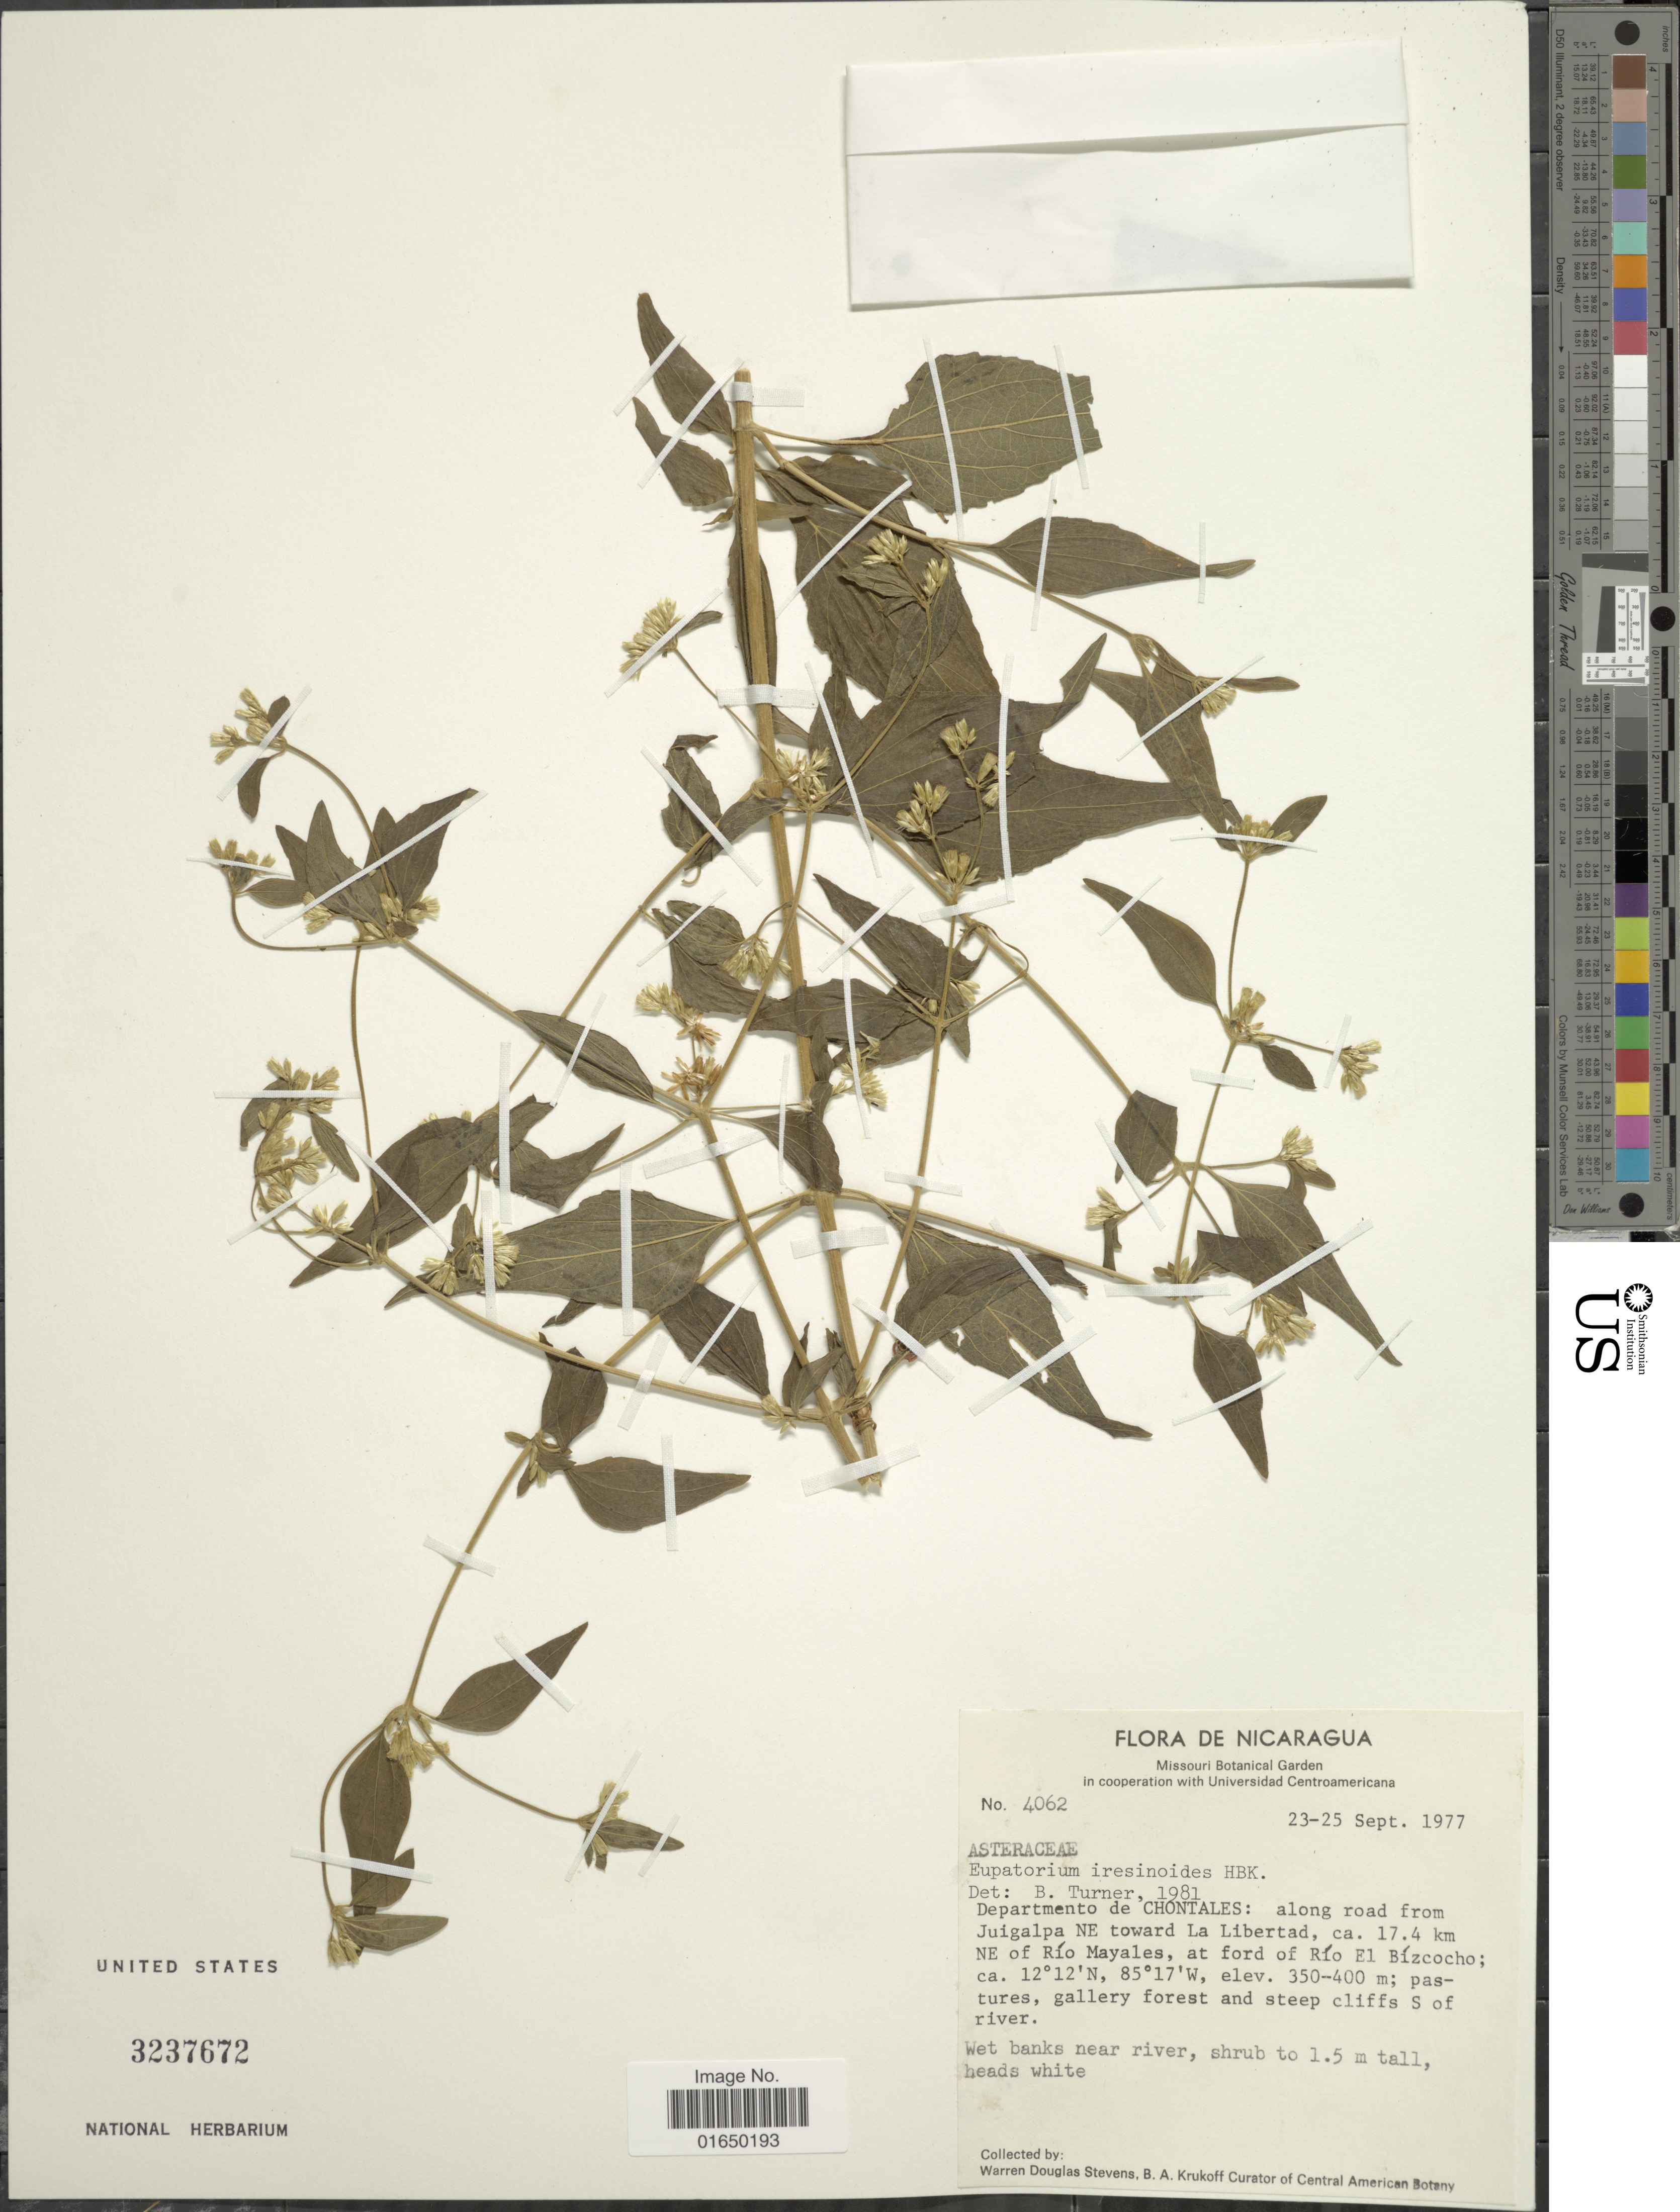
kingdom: Plantae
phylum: Tracheophyta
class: Magnoliopsida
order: Asterales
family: Asteraceae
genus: Condylidium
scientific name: Condylidium iresinoides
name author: (Kunth) R.M. King & H. Rob.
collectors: W. D. Stevens & B. A. Krukoff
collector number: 4062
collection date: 1977-09-23/1977-09-25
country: Nicaragua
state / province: Chontales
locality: Departmento de Chontales: along road from Juigalpa NE toward La Libertad, ca. 17.4 km NE of Río Mayales, at ford of Río El Bízcocho; pastures, gallery forest and steep cliffs S of river, Wet banks near river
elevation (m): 350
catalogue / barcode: US 3237672